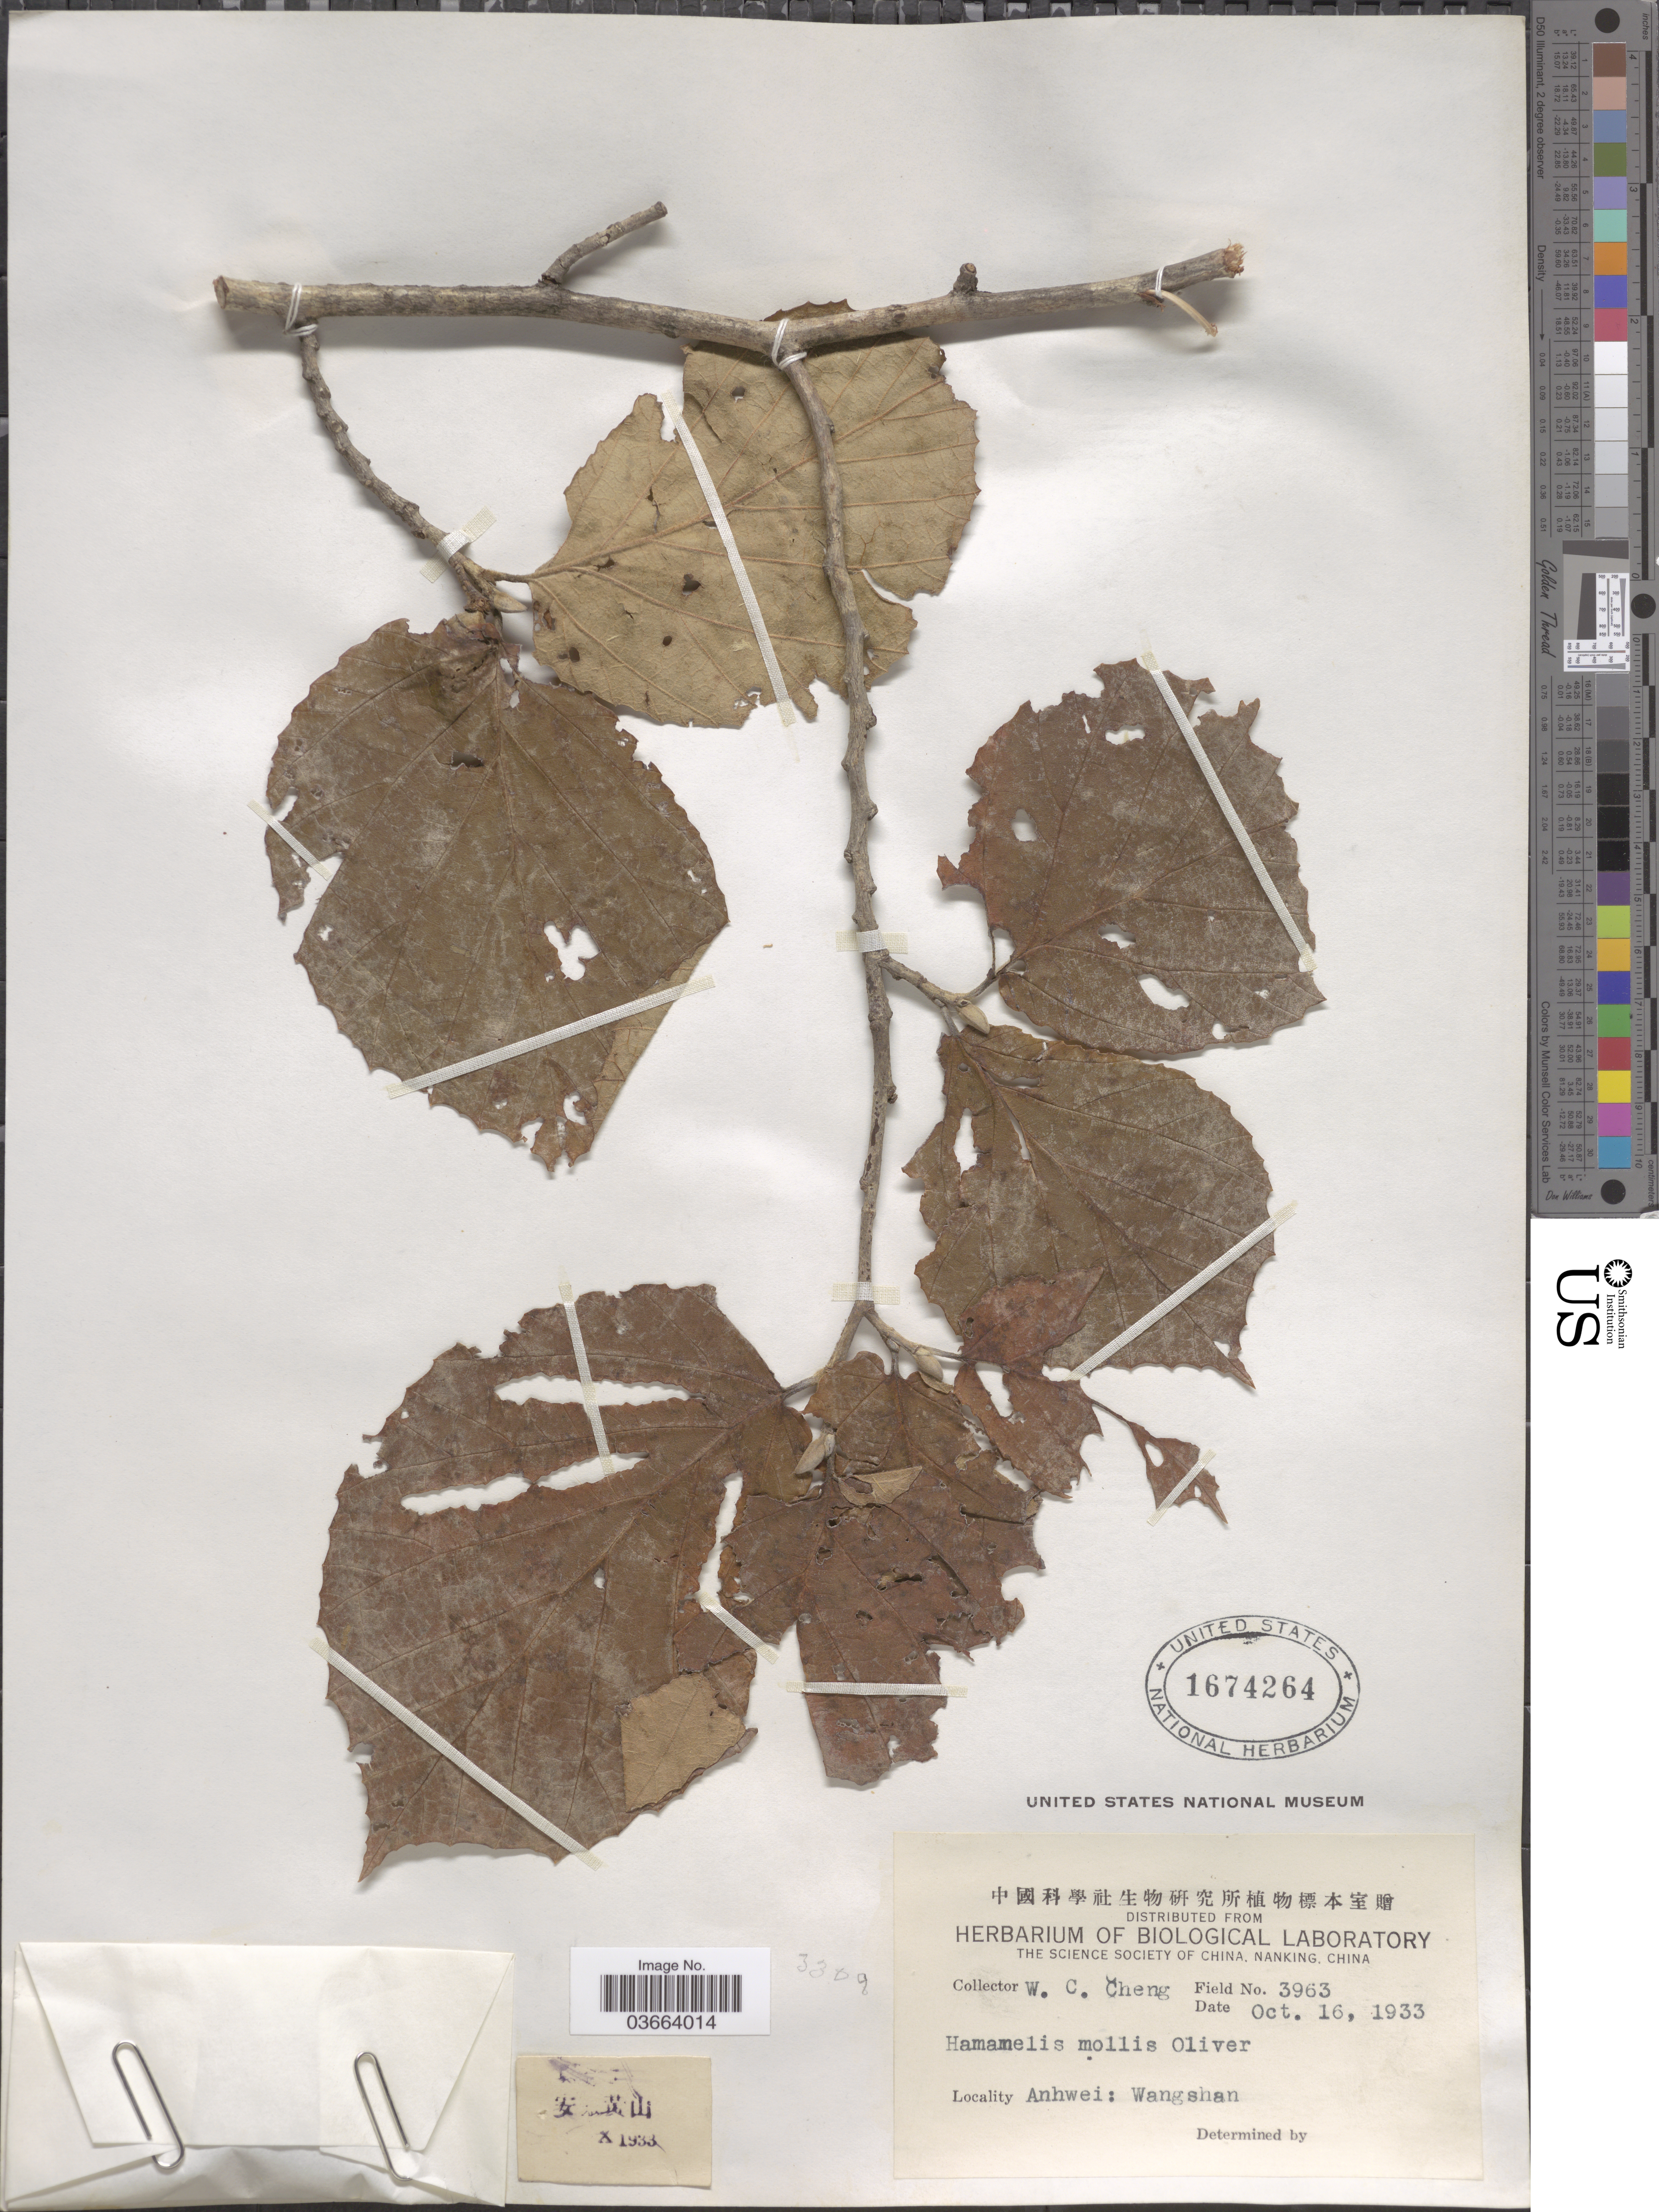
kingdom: Plantae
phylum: Tracheophyta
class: Magnoliopsida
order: Saxifragales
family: Hamamelidaceae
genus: Hamamelis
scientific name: Hamamelis mollis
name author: Oliv.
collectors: W. C. Cheng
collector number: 3963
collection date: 1933-10-16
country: China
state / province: Anhui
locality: Ahnwei: Wangshan.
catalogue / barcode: US 1674264